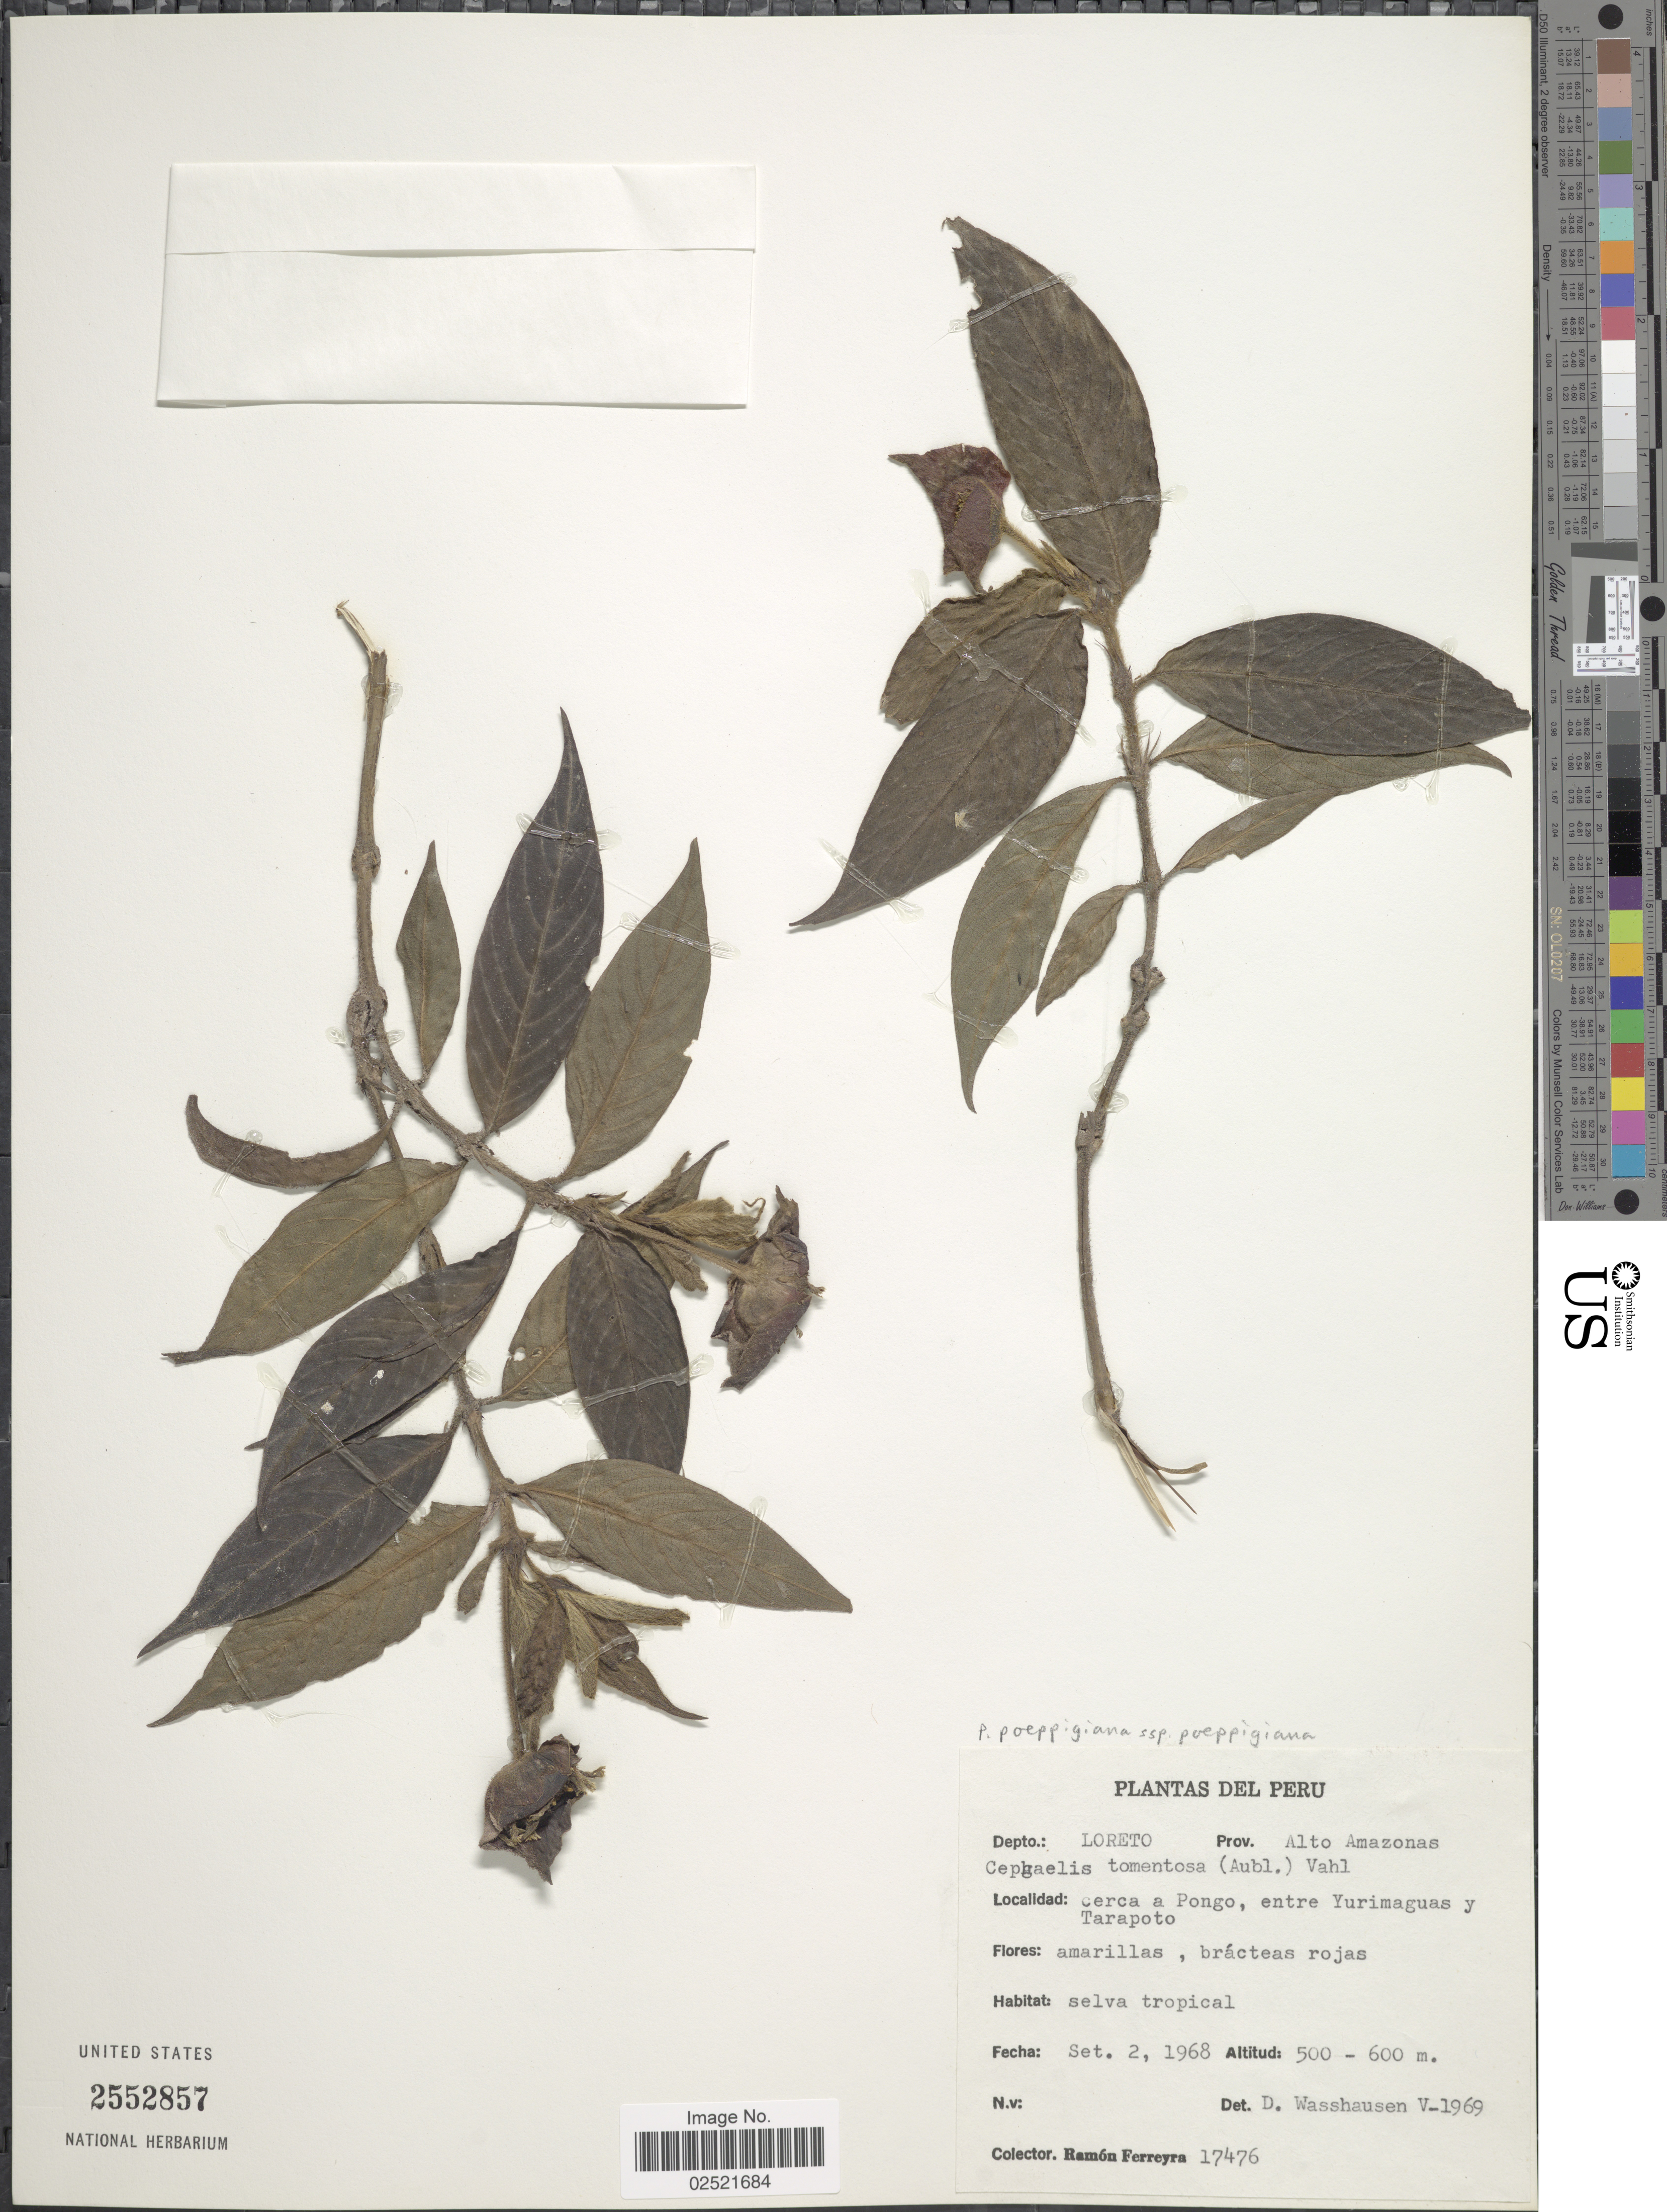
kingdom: Plantae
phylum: Tracheophyta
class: Magnoliopsida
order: Gentianales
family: Rubiaceae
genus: Psychotria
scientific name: Psychotria poeppigiana subsp. poeppigiana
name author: Müll. Arg.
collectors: R. A. Ferreyra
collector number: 17476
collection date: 1968-09-02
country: Peru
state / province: Loreto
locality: Prov. Alto Amazonas, cerca a Pongo, entre Yurimaguas y Tarapoto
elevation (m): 500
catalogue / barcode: US 2552857